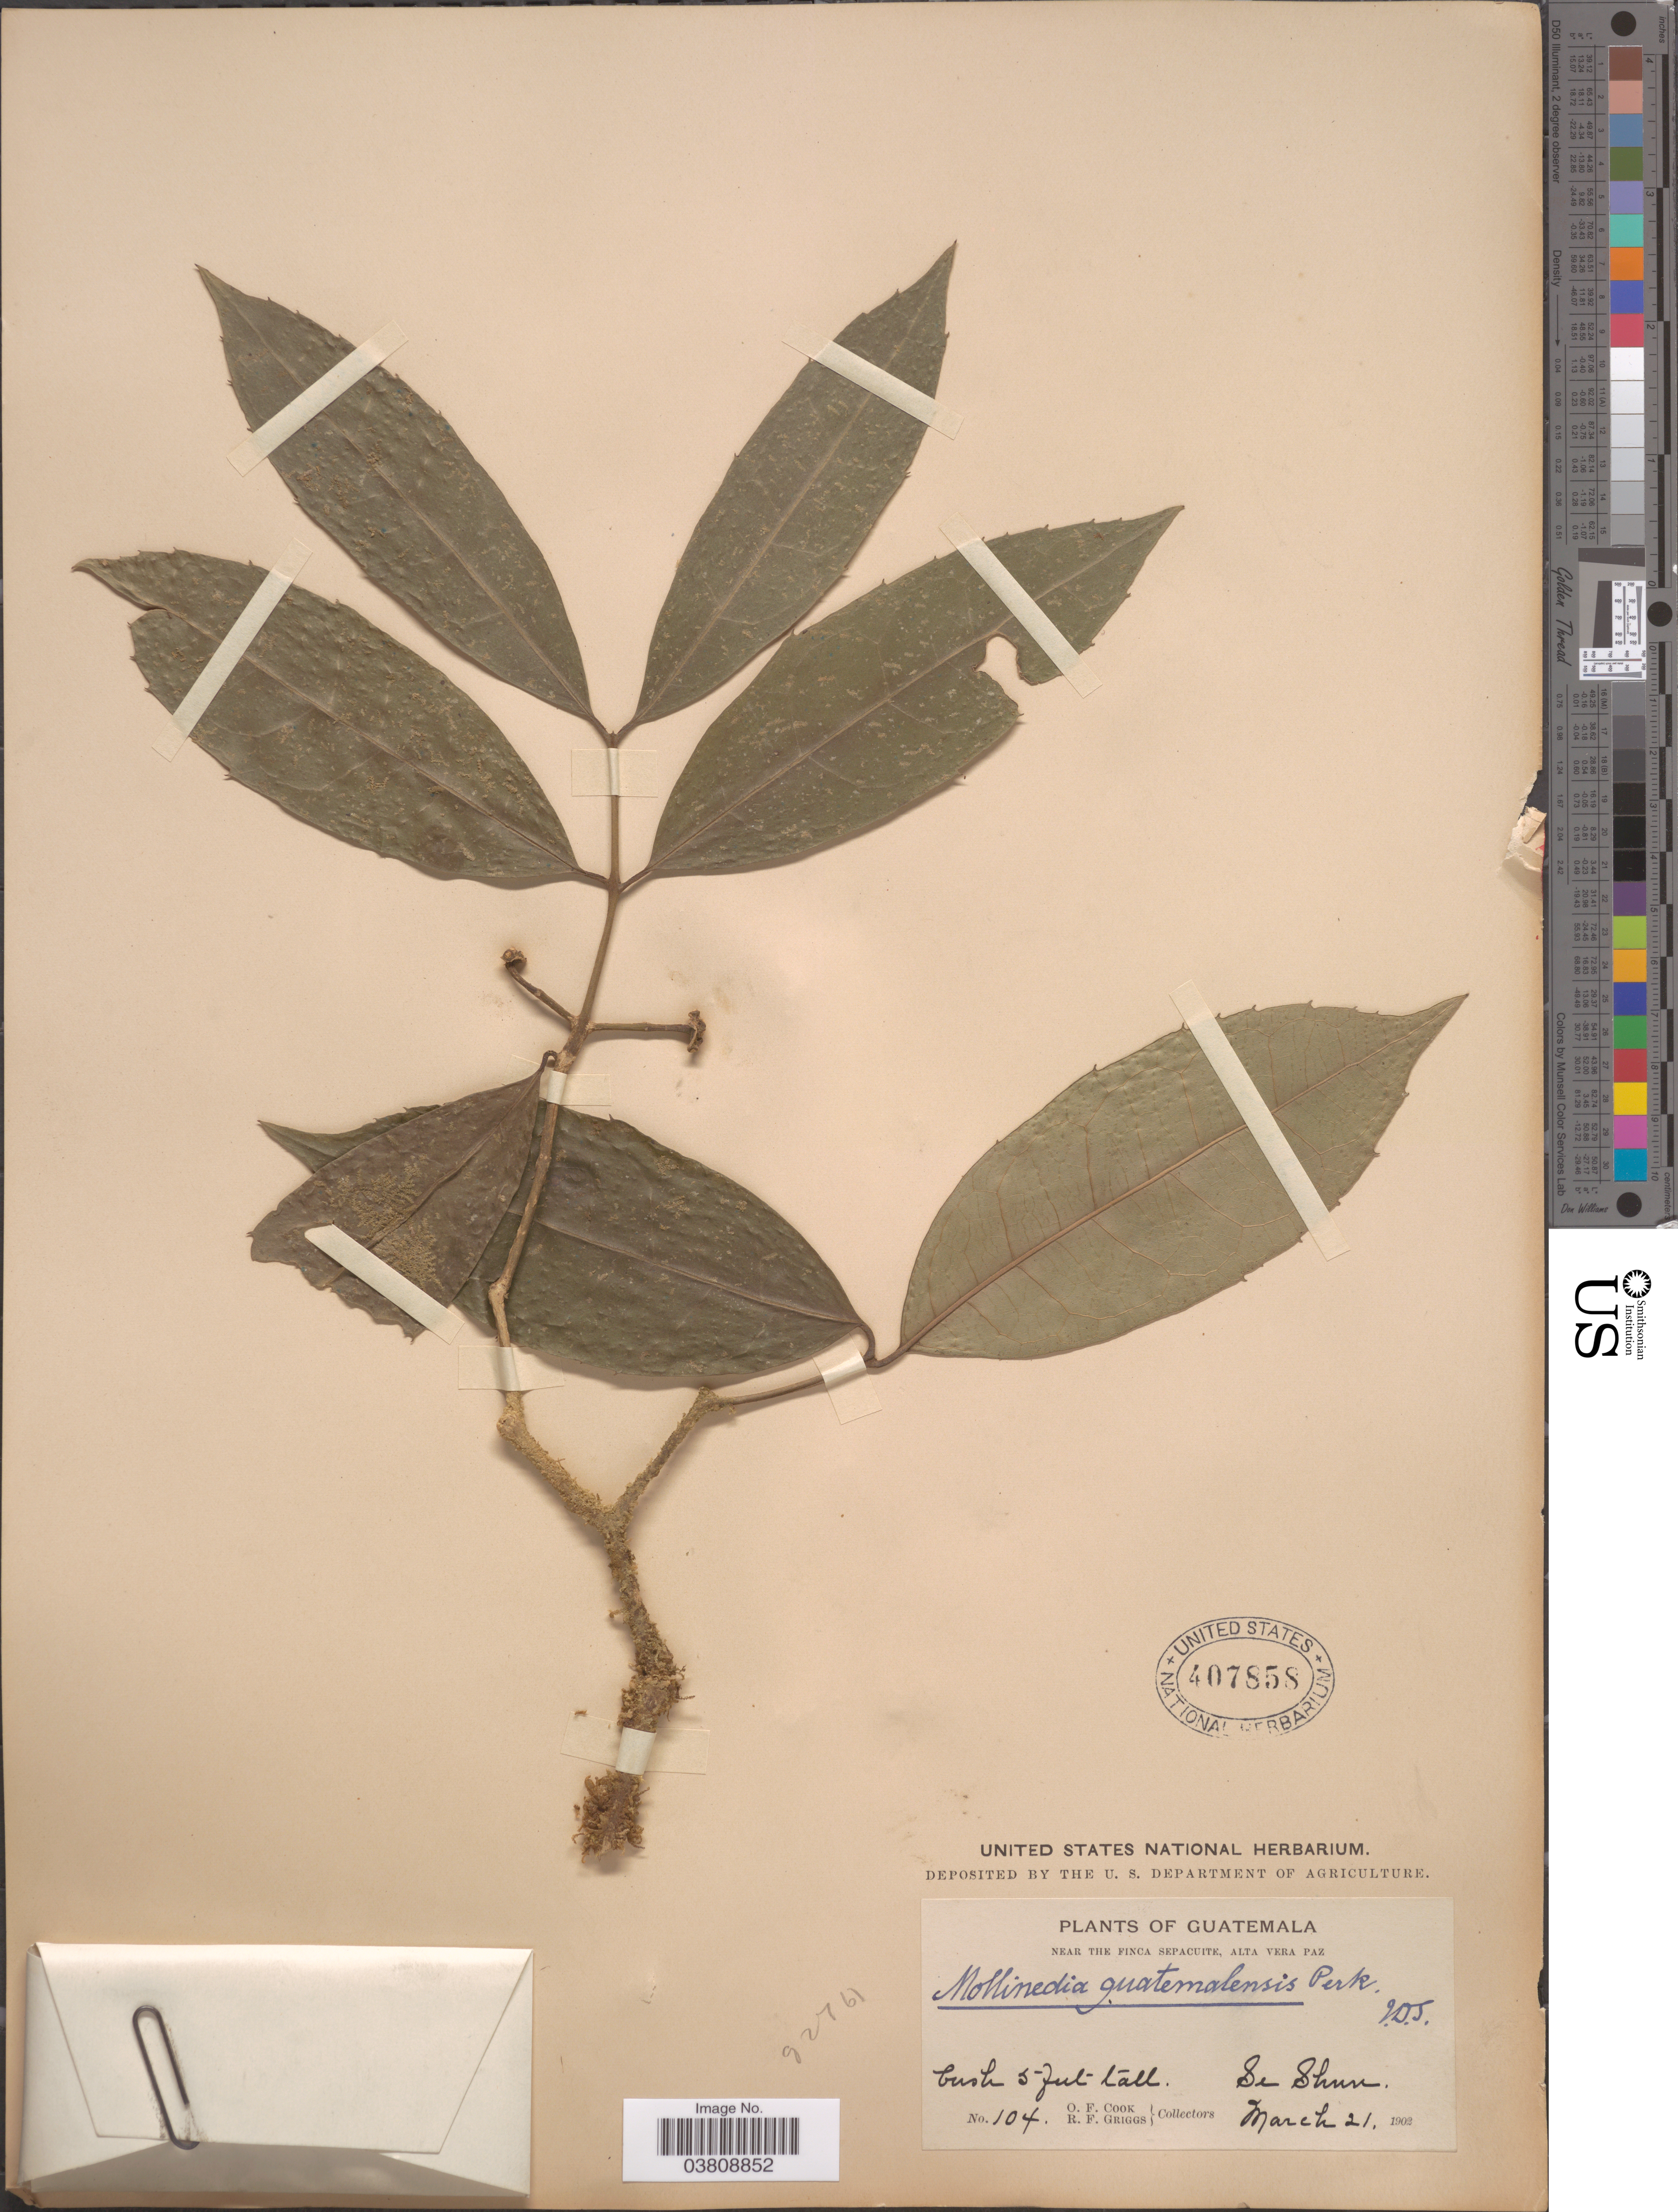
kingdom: Plantae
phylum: Tracheophyta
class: Magnoliopsida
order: Laurales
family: Monimiaceae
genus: Mollinedia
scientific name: Mollinedia guatemalensis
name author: Perkins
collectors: O. F. Cook & R. F. Griggs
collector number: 104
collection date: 1902-03-21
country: Guatemala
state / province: Alta Verapaz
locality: Near the Finca Sepacuite.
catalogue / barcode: US 407858